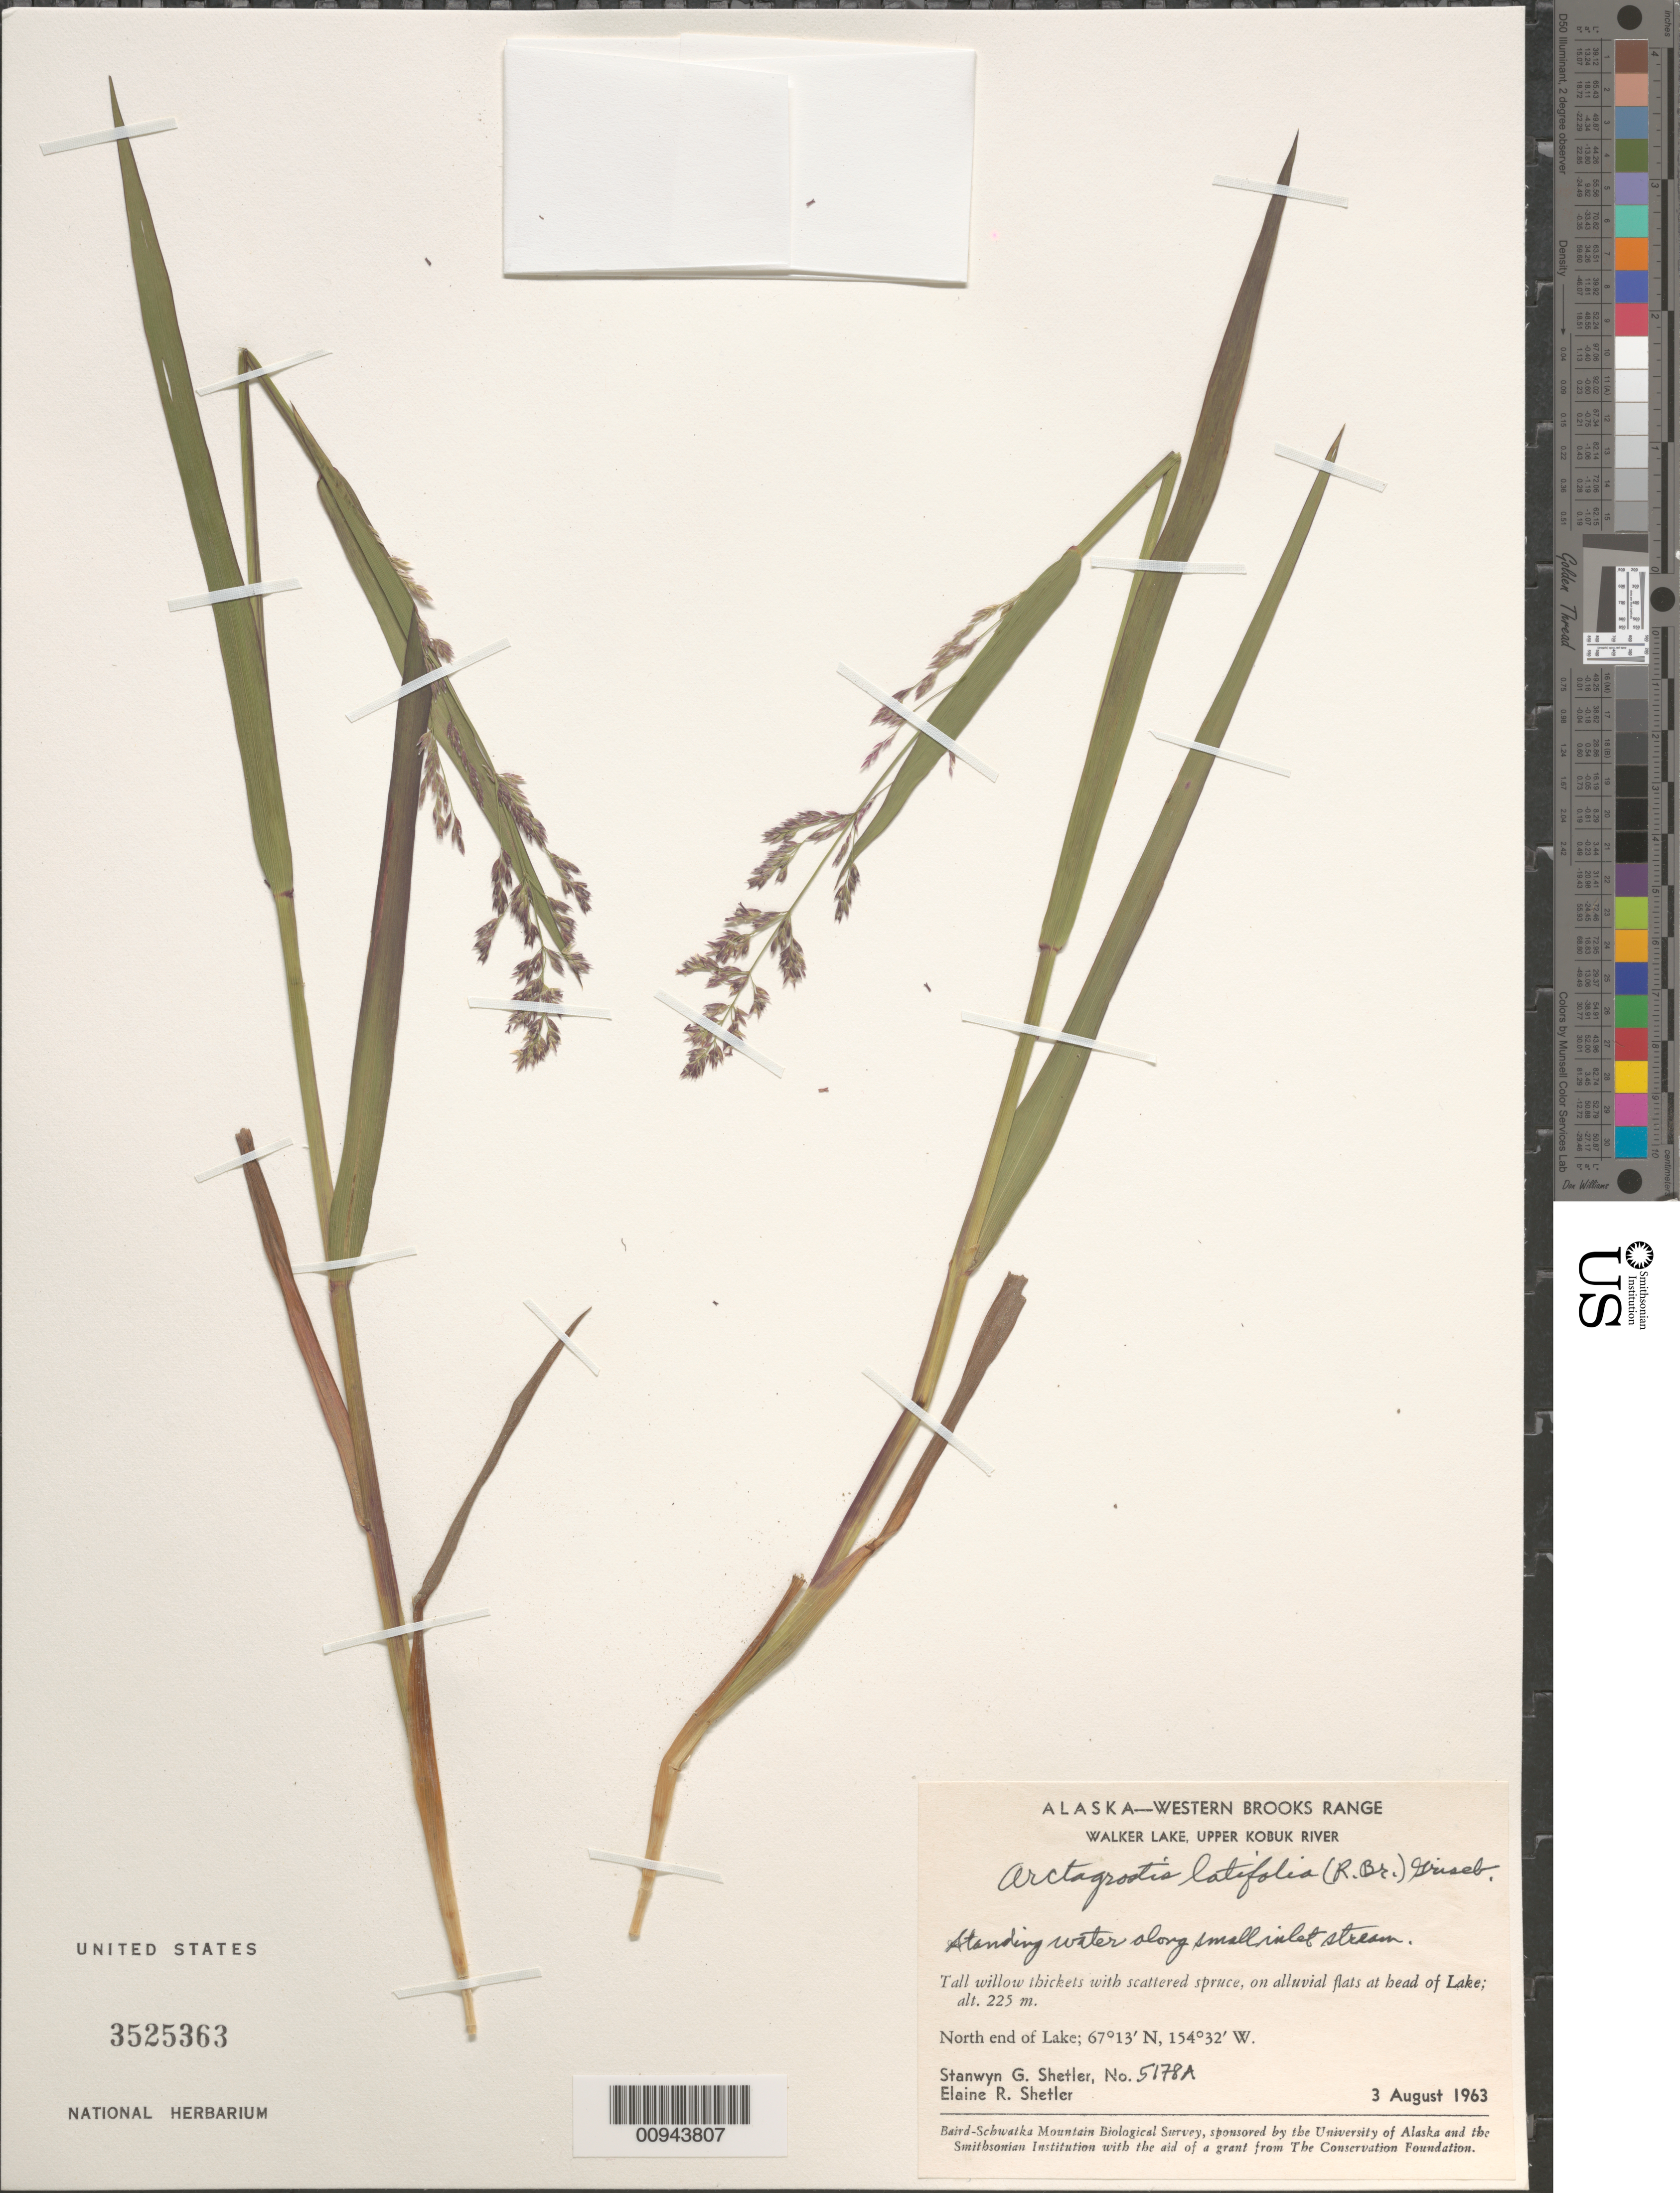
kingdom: Plantae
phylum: Tracheophyta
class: Liliopsida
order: Poales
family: Poaceae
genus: Arctagrostis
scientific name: Arctagrostis latifolia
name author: (R. Br.) Griseb.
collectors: S. Shetler & E. R. Shetler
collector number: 5178A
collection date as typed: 03 Aug 1963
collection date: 1963-08-03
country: United States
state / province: Alaska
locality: North end of Walker Lake. Western Brooks Range, Upper Kobuk River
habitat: Tall willow thickets with scattered spruce, on alluvial flats at head of Lake. Standing water along small inlet stream.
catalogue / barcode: US 3525362